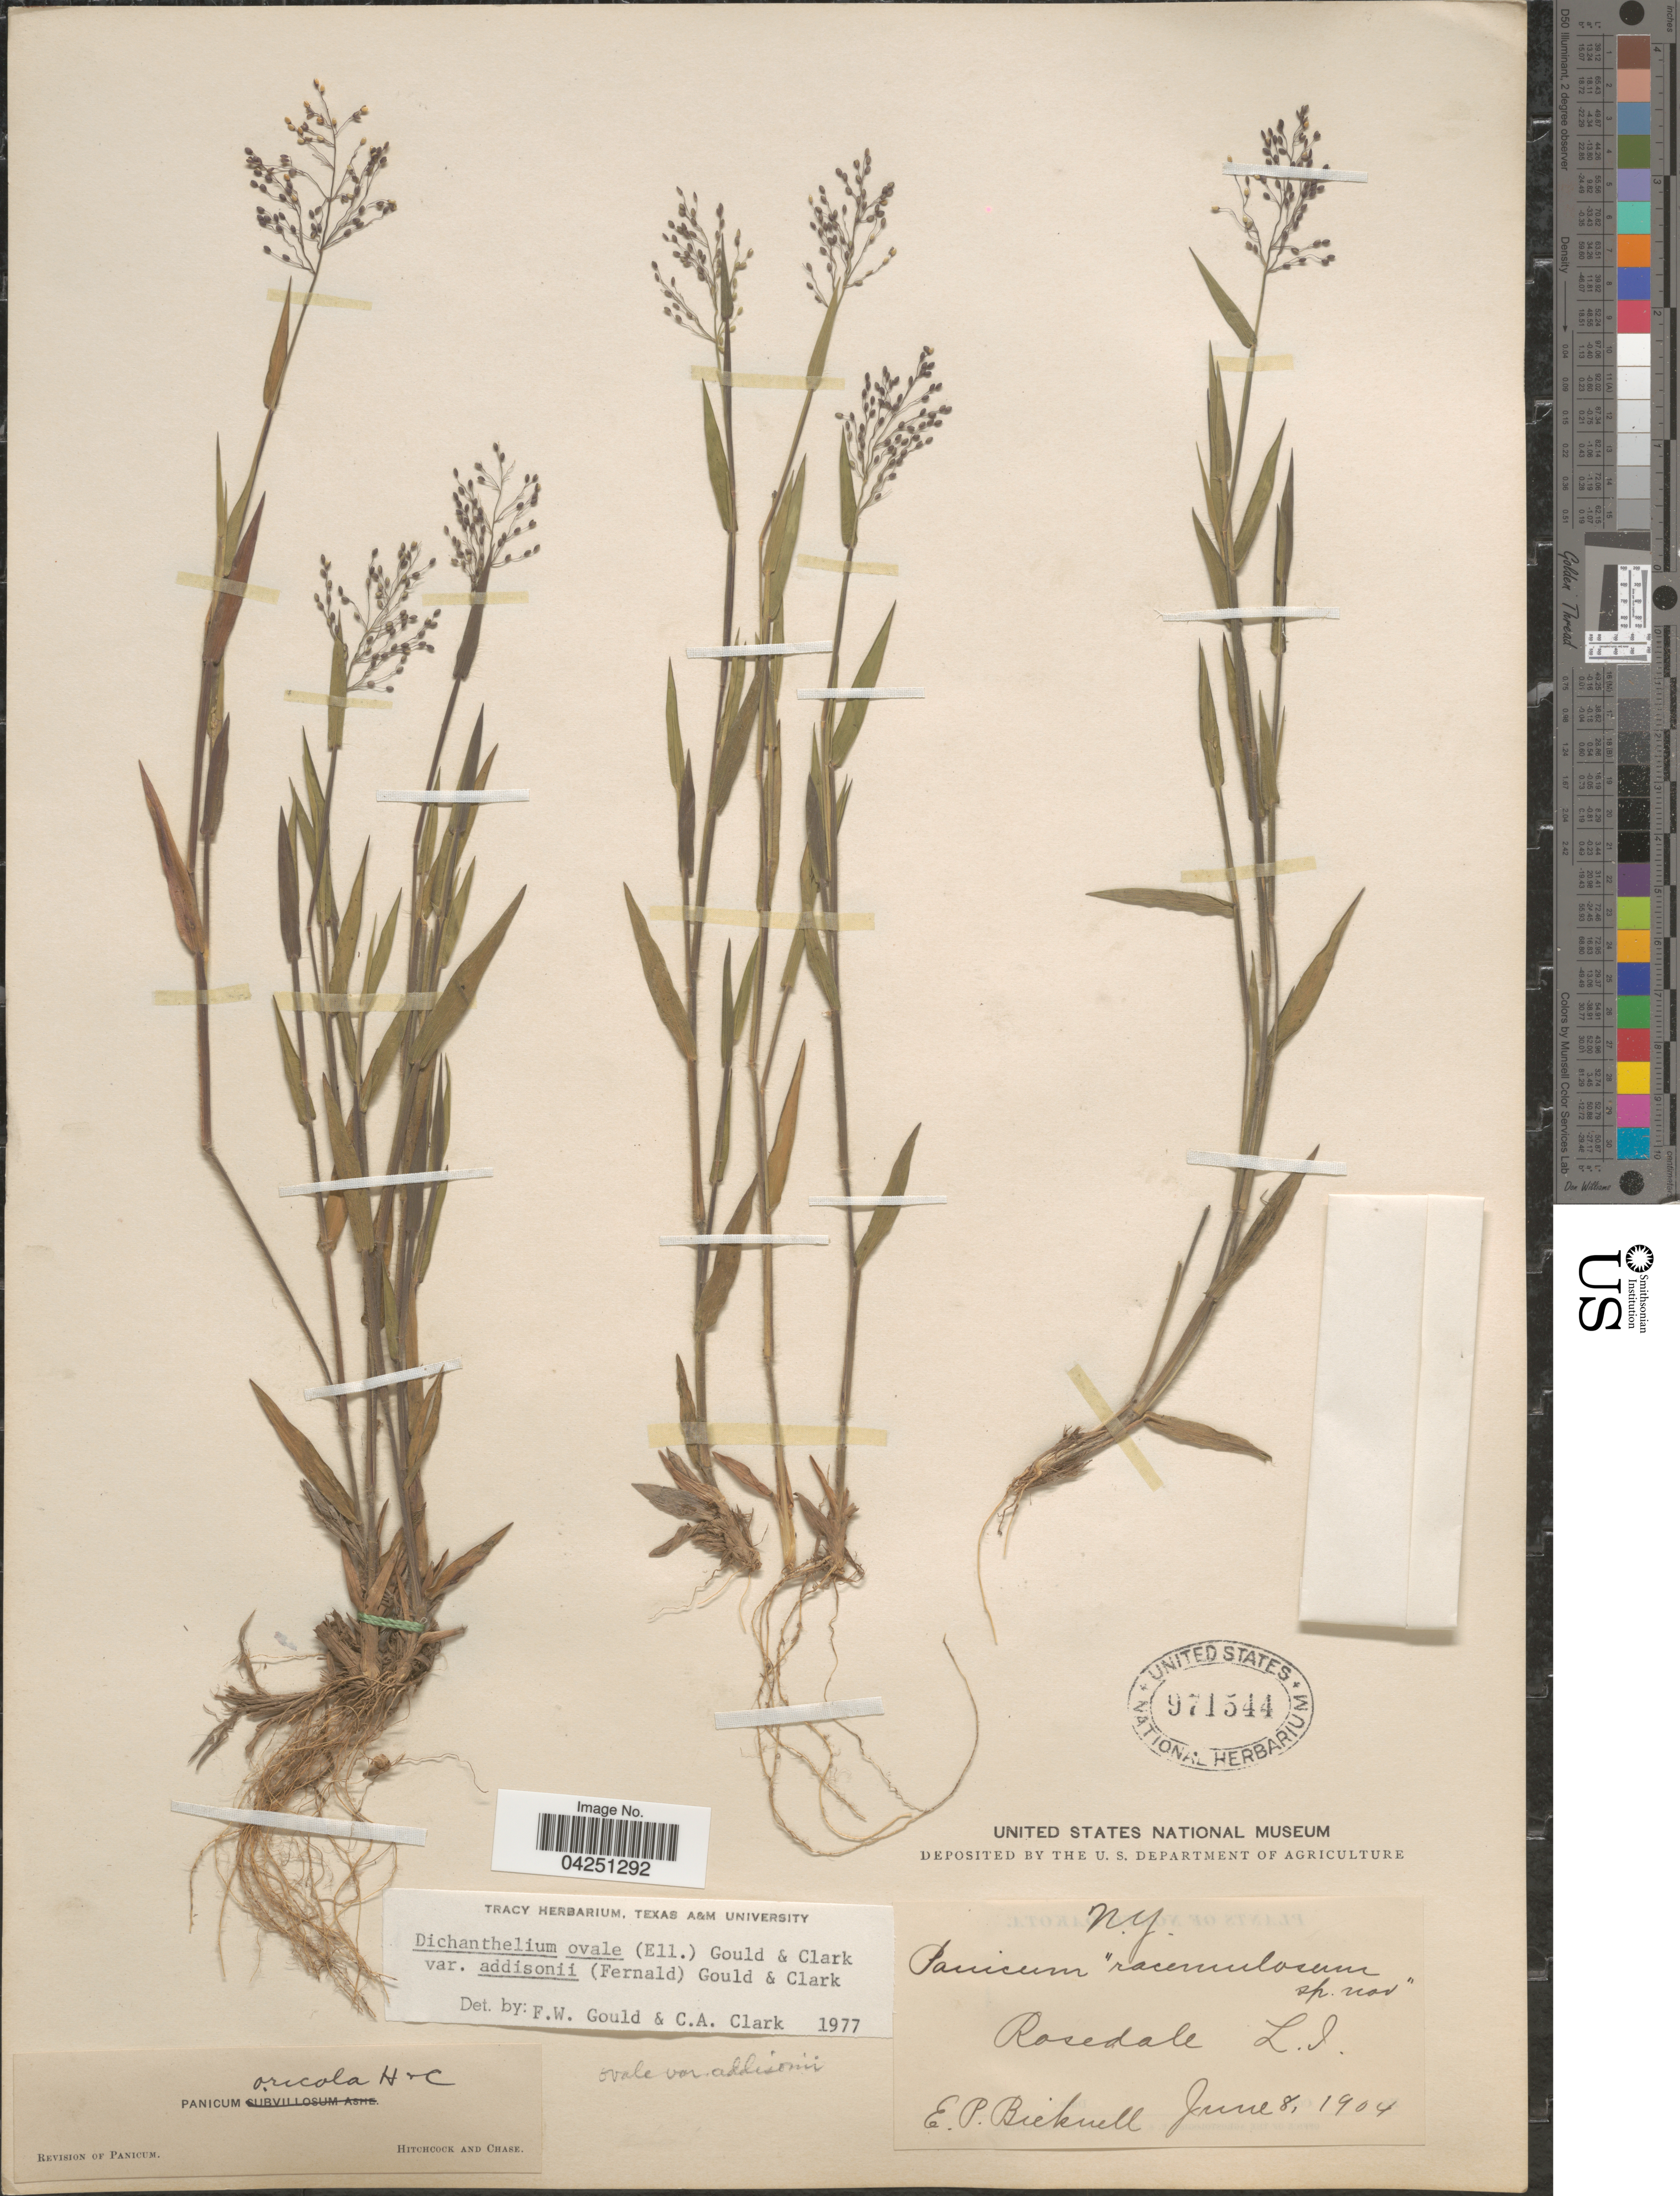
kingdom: Plantae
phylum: Tracheophyta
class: Liliopsida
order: Poales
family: Poaceae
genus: Dichanthelium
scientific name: Dichanthelium acuminatum var. acuminatum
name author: (Sw.) Gould & C.A. Clark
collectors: E. P. Bicknell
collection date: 1904-06-08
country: United States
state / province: New York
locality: Rosedale. L.I.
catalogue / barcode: US 971544